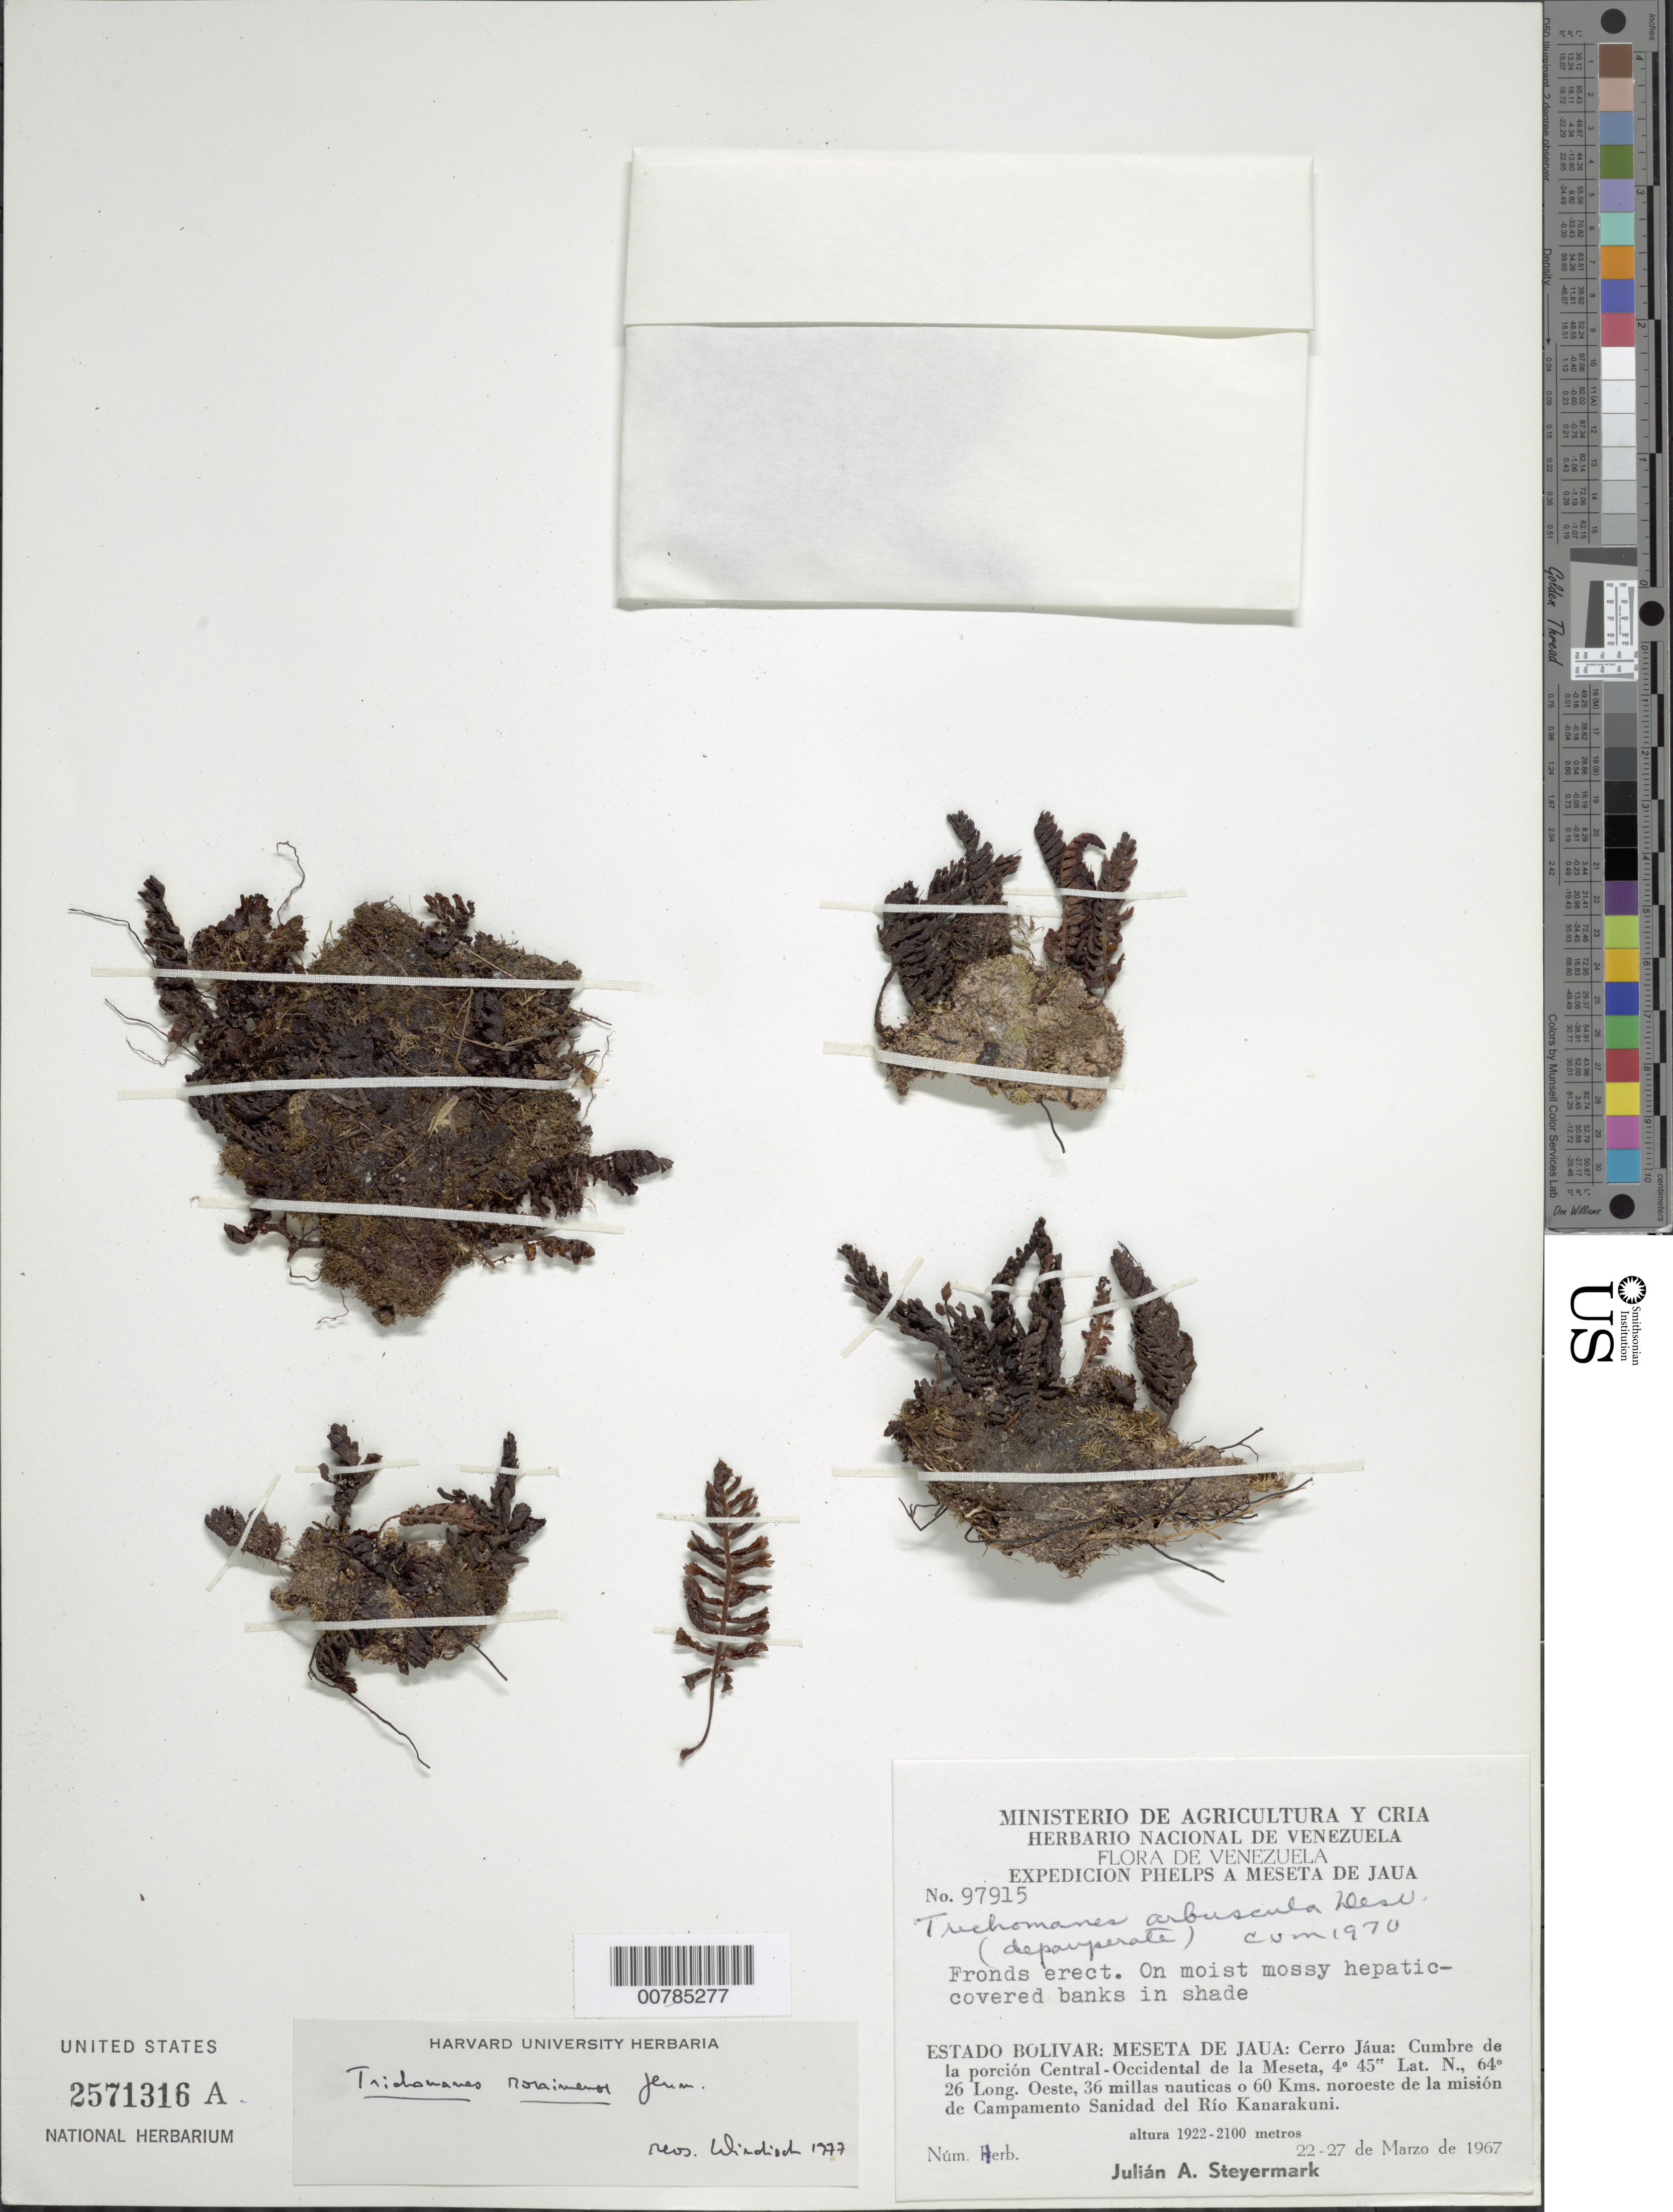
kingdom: Plantae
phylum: Tracheophyta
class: Polypodiopsida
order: Hymenophyllales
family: Hymenophyllaceae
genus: Trichomanes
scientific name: Trichomanes roraimense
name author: Jenman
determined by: Windisch, Paulo Guenter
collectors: J. Steyermark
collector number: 97915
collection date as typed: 22-Mar-67 to 27-Mar-67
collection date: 1967-03-22/1967-03-27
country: Venezuela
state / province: Bolívar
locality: Meseta del Jaua: Cerro Jáua, cumbre de la porcion Central-Occidental de la Meseta, 36 millas nauticas o 60 km NO de la mision de Campamento Sanidad del Río Kanarakuni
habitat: Moist mossy hepatic-covered banks in shade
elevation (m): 1922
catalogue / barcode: US 2571316A